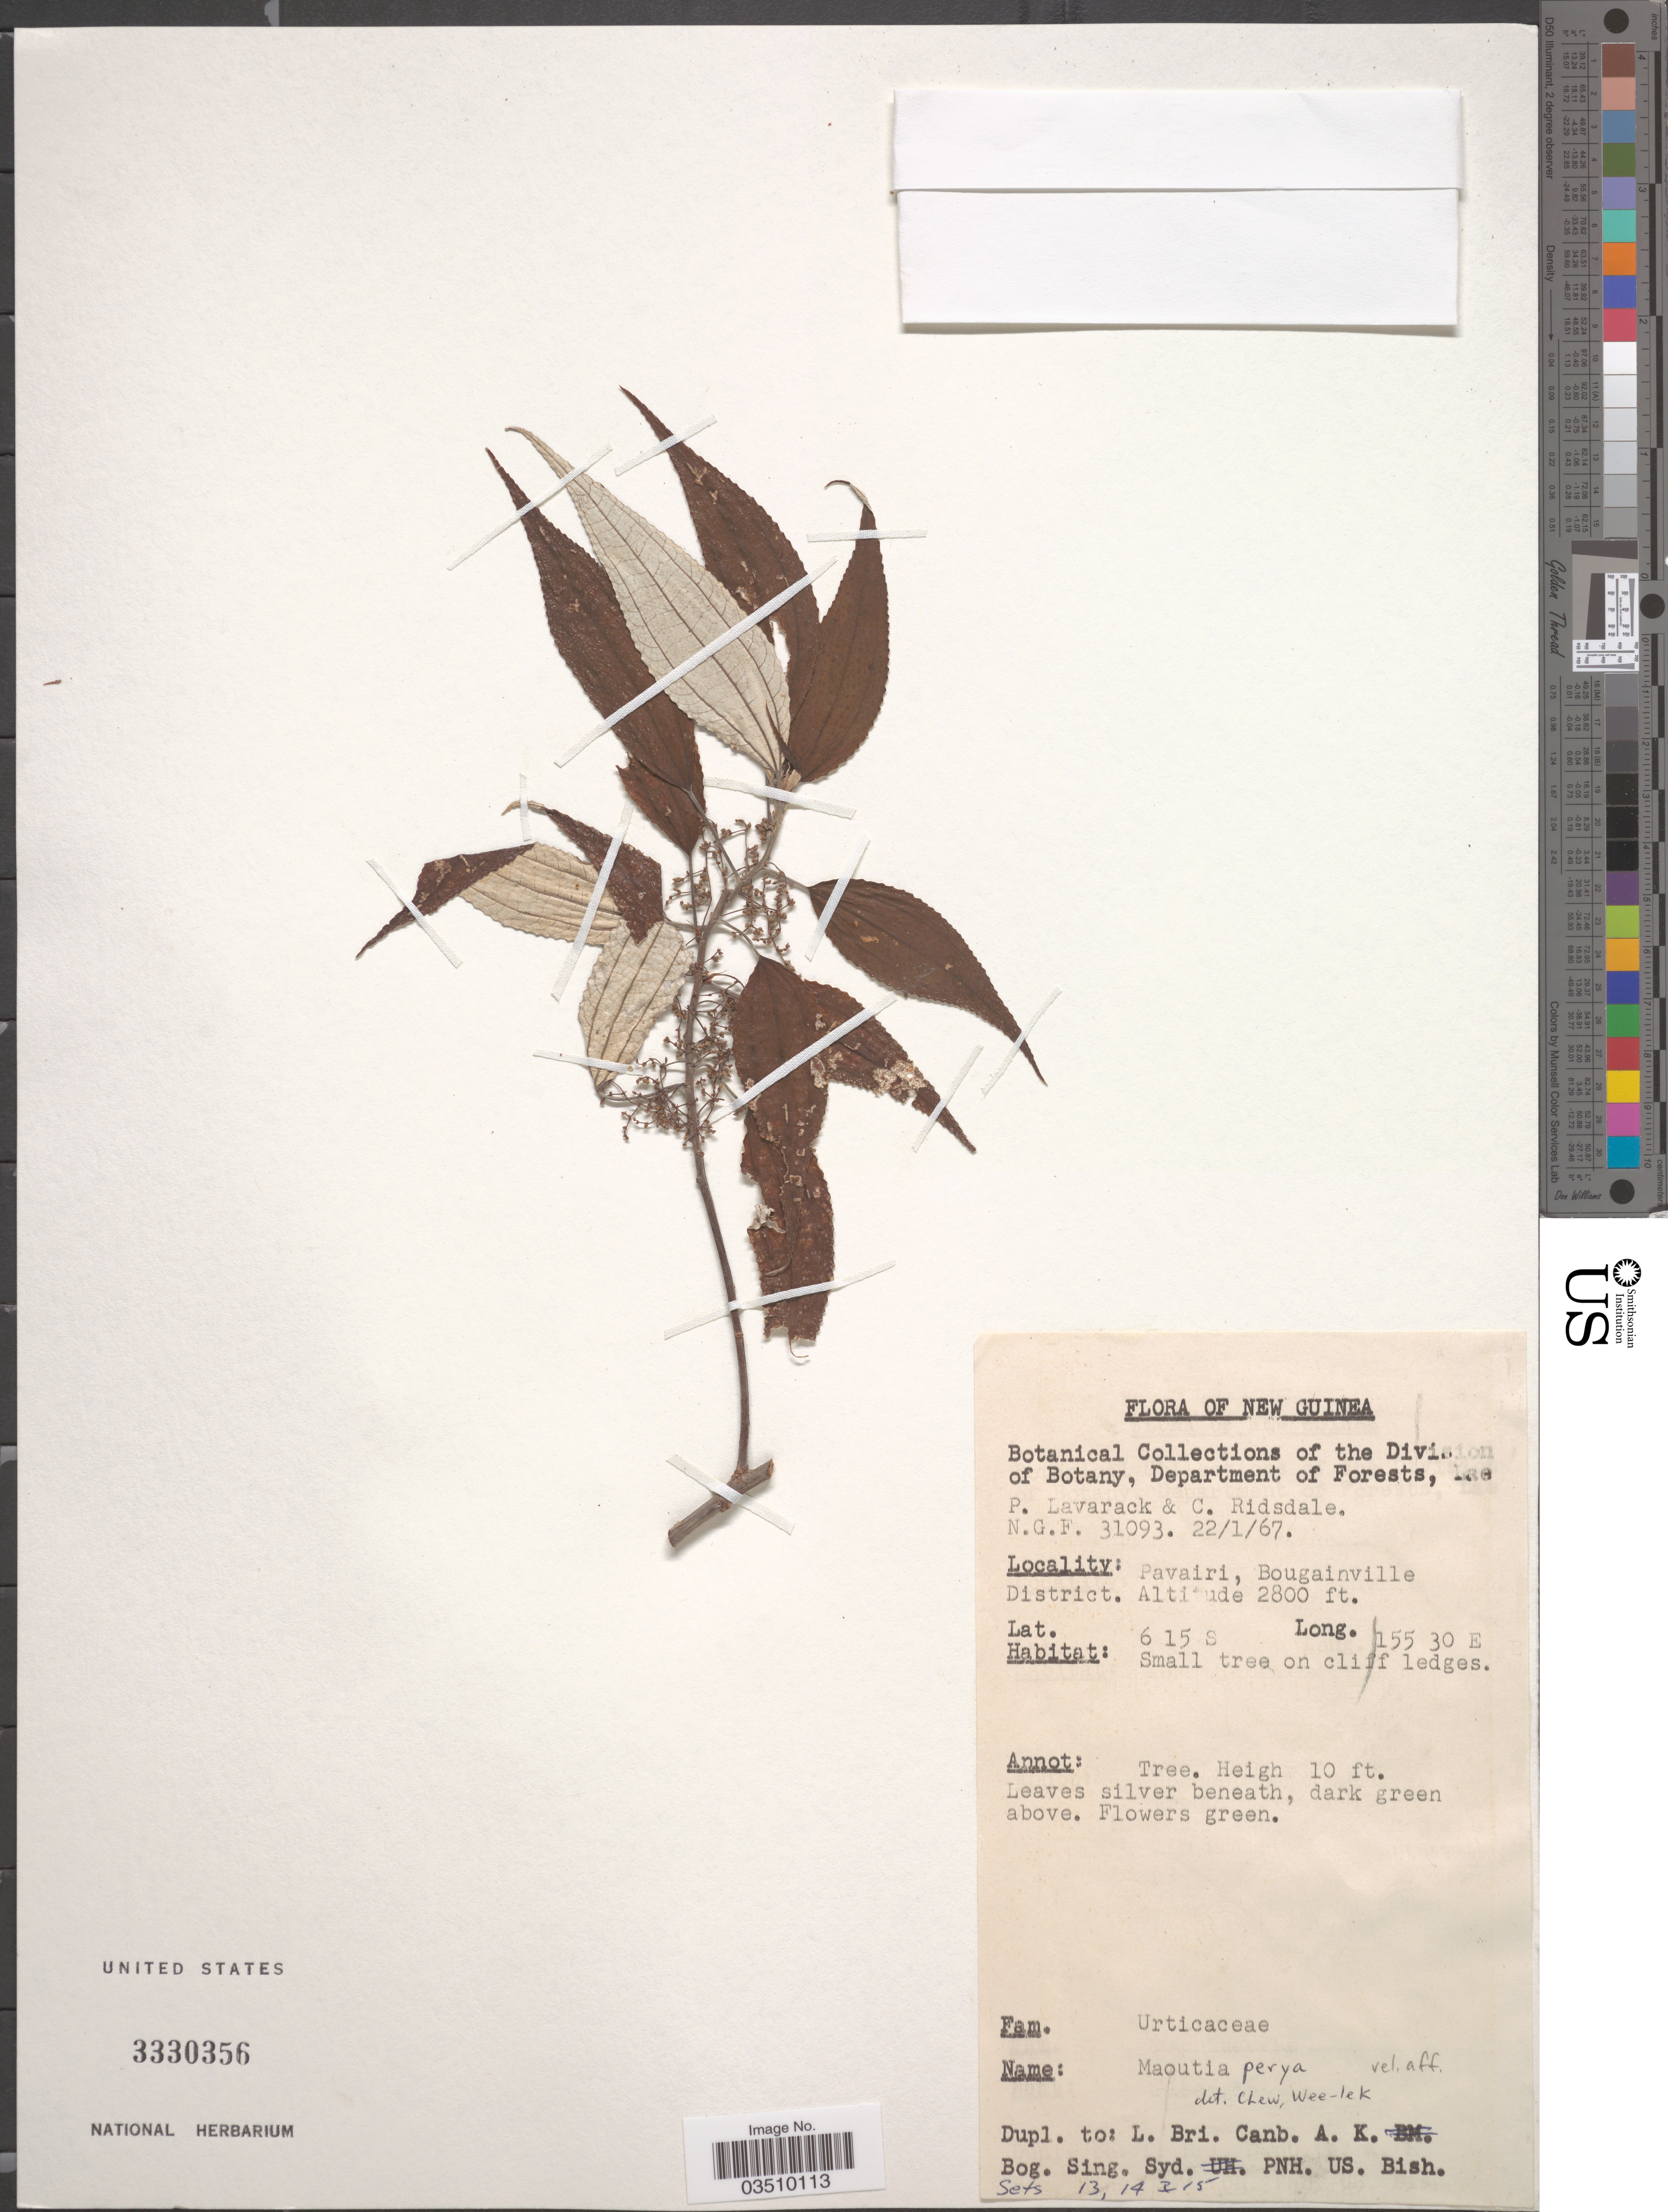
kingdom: Plantae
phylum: Tracheophyta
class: Magnoliopsida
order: Rosales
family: Urticaceae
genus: Maoutia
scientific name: Maoutia puya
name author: Wedd.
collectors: P. Lavarack & C. E. Ridsdale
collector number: N.G.F.31093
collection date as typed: Transcribed d/m/y: 22/1/67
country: Papua New Guinea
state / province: Bougainville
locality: New Guinea. Pavairi, Bougainville District.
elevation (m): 853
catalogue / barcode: US 3330356